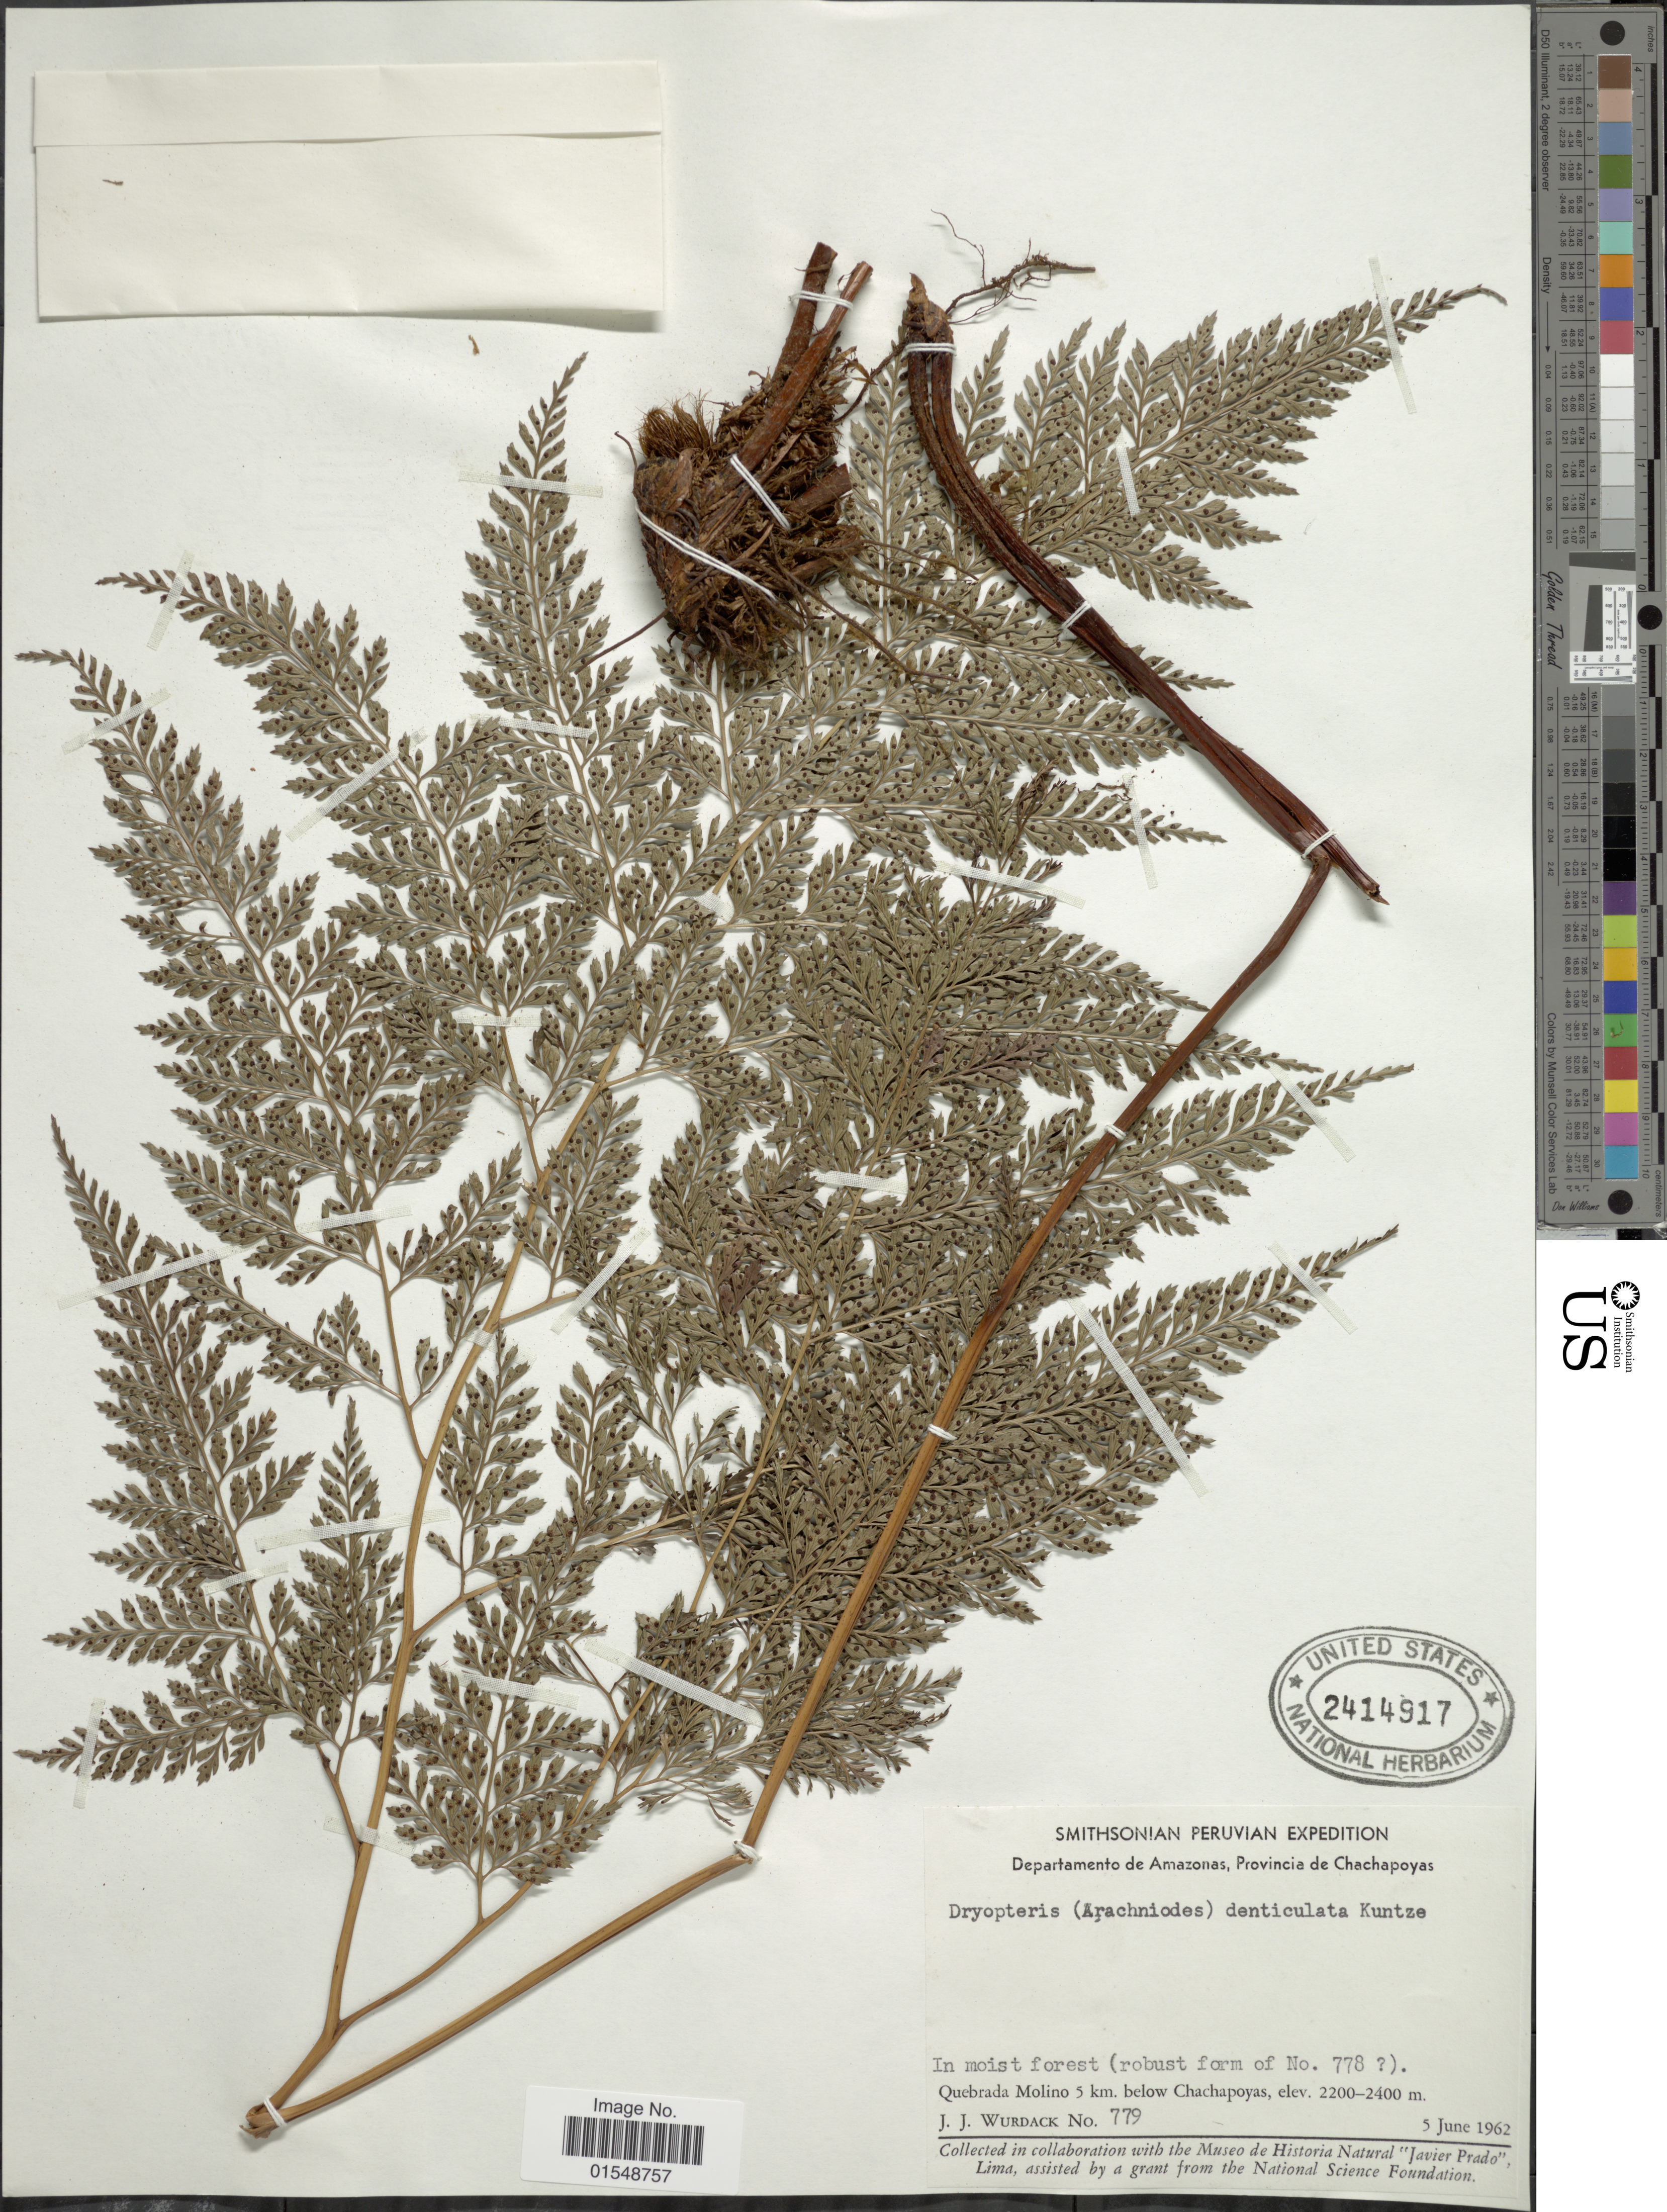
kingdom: Plantae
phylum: Tracheophyta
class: Polypodiopsida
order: Polypodiales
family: Dryopteridaceae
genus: Arachniodes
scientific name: Arachniodes denticulata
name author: (Sw.) Ching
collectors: J. J. Wurdack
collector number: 779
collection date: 1962-06-05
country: Peru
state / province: Amazonas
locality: Provincia de Chachapoyas, Quebrada Molino 5 km. below Chachapoyas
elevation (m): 2200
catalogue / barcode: US 2414917